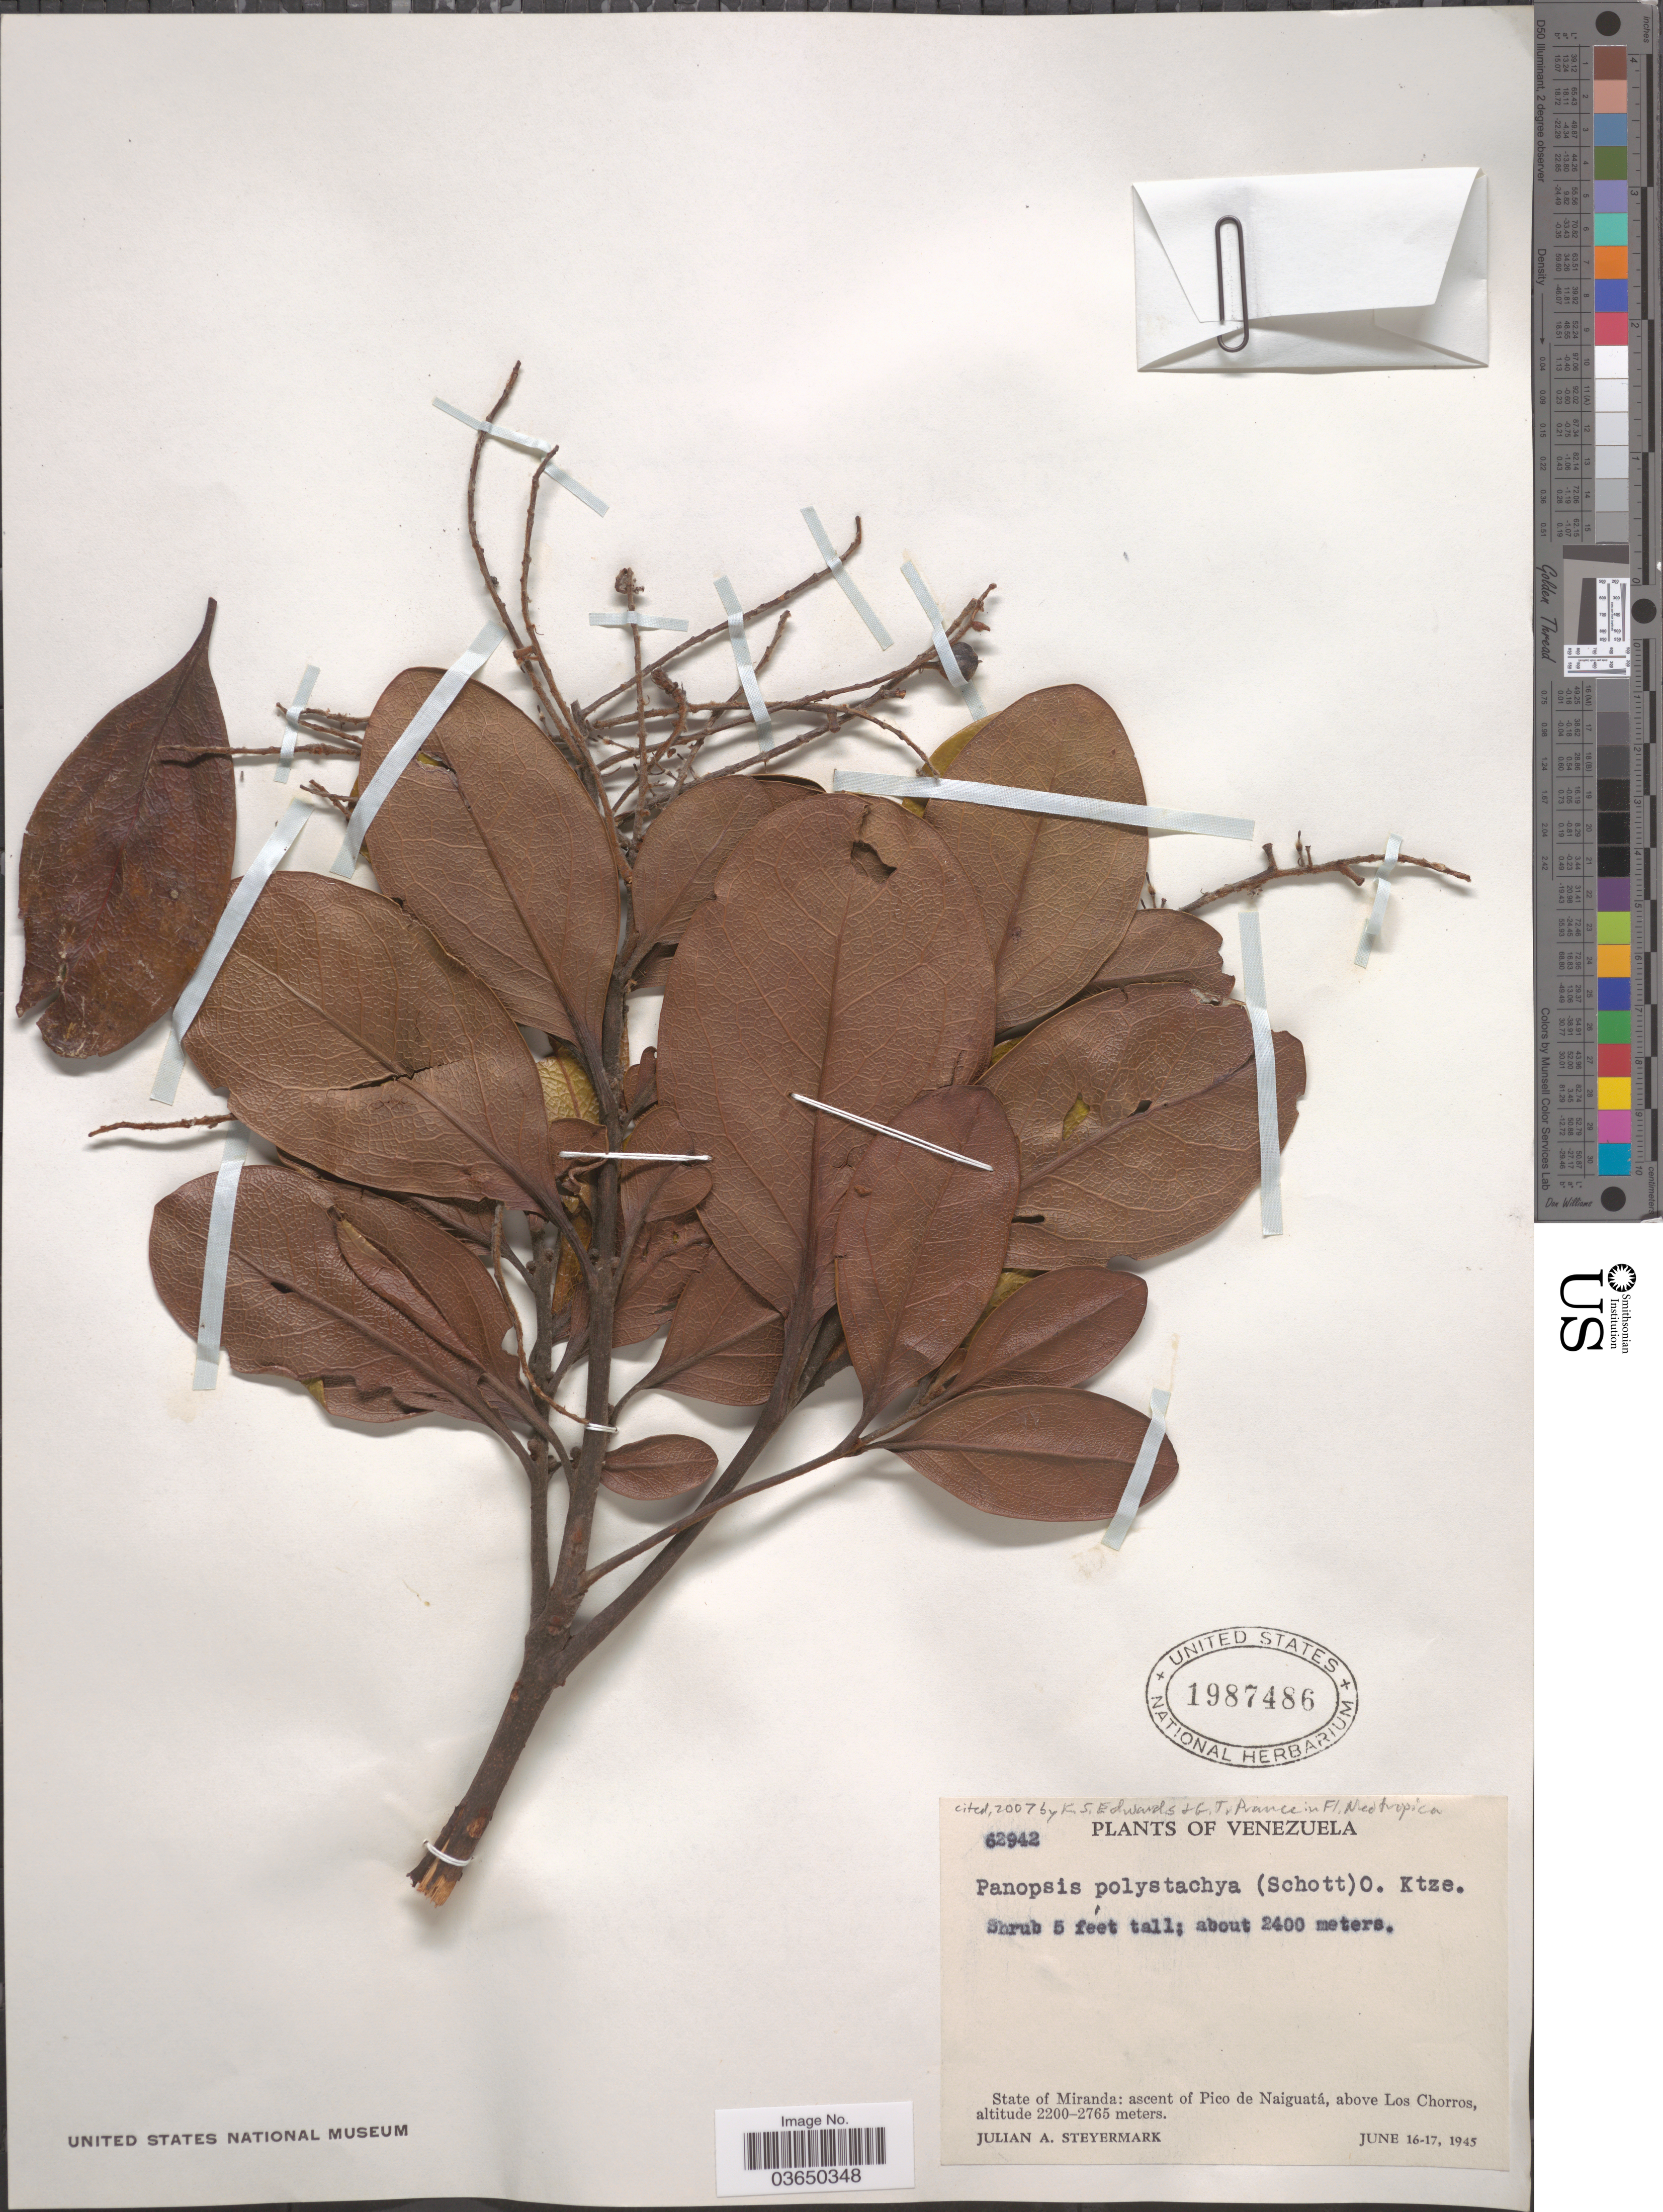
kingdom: Plantae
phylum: Tracheophyta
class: Magnoliopsida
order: Proteales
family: Proteaceae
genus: Panopsis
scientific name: Panopsis polystachya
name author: (Kunth) Kuntze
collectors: J. Steyermark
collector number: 62942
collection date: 1945-06-16/1945-06-17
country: Venezuela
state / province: Miranda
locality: Ascent of Pico de Naiguatá, above Los Chorros.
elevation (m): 2200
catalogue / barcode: US 1987486